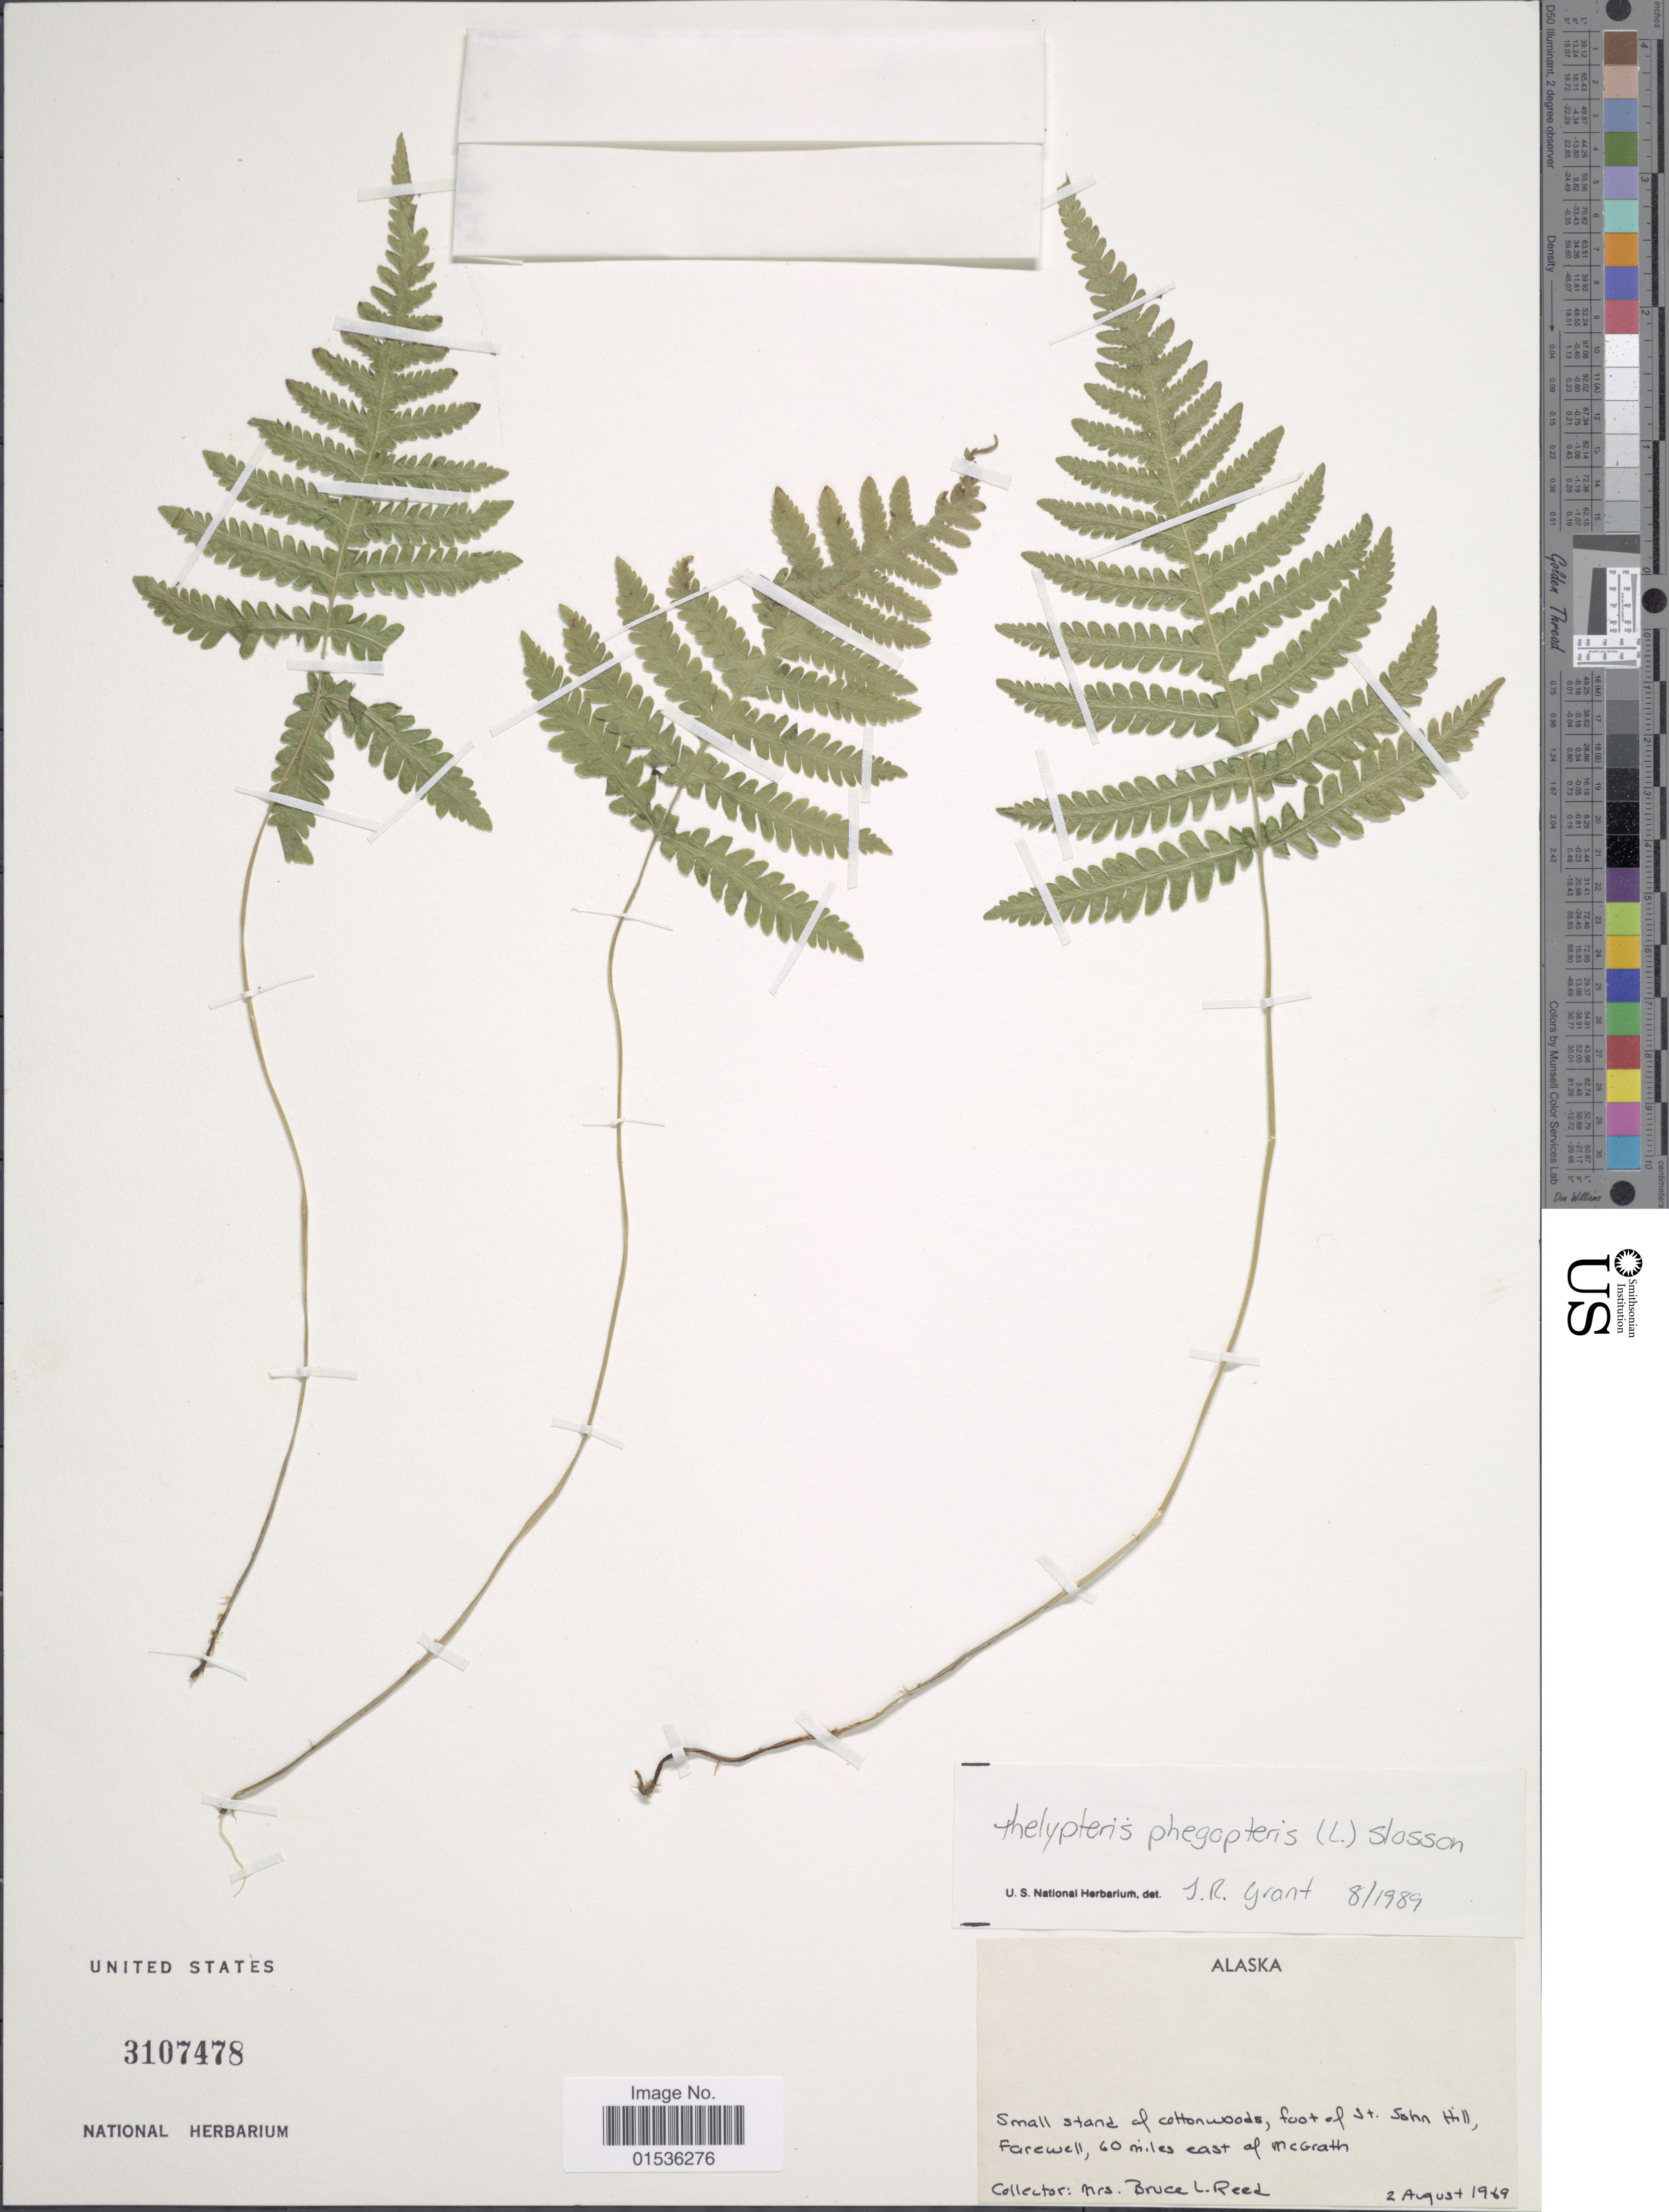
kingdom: Plantae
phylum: Tracheophyta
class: Polypodiopsida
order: Polypodiales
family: Thelypteridaceae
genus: Phegopteris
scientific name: Phegopteris connectilis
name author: (Michx.) Watt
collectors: B. Reed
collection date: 1969-08-02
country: United States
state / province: Alaska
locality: Foot of St. John Hill, Farewell, 60 miles east of McGrath.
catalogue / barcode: US 3107478